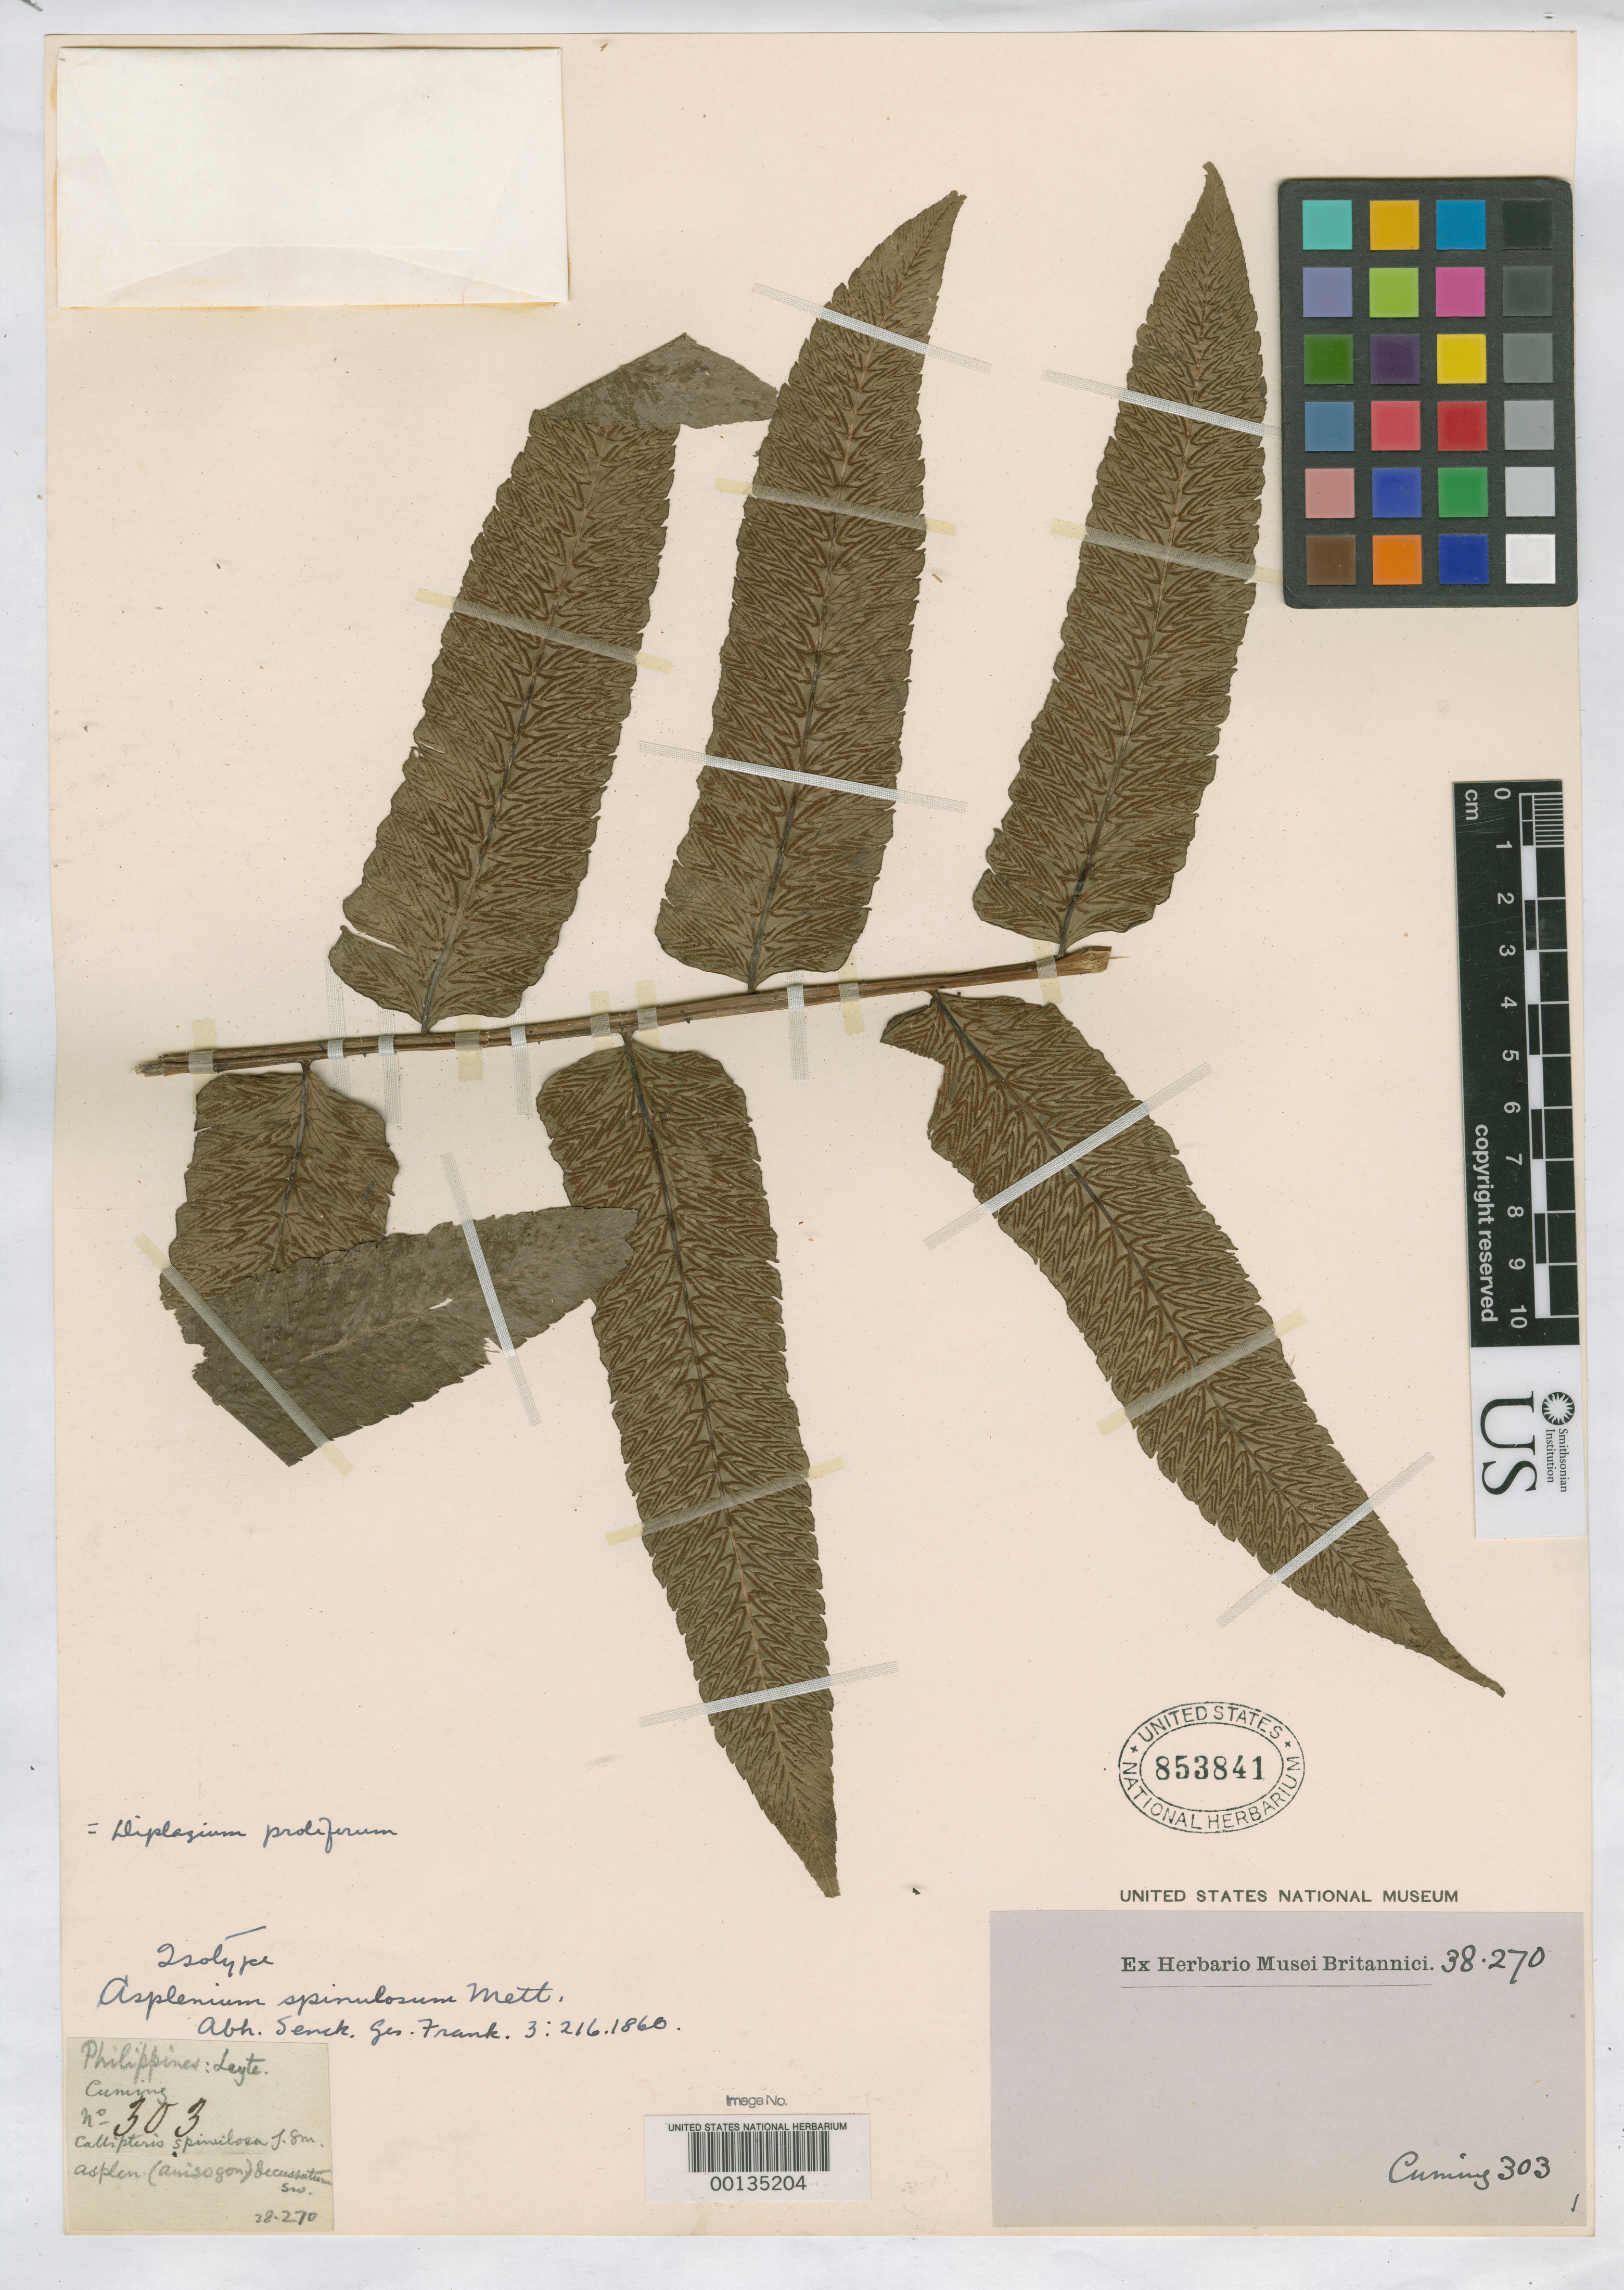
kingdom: Plantae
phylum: Tracheophyta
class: Polypodiopsida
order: Polypodiales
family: Aspleniaceae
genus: Asplenium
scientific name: Asplenium spinulosum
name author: Mett.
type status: Type Collection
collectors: H. Cuming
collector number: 303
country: Philippines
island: Leyte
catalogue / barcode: US 853841